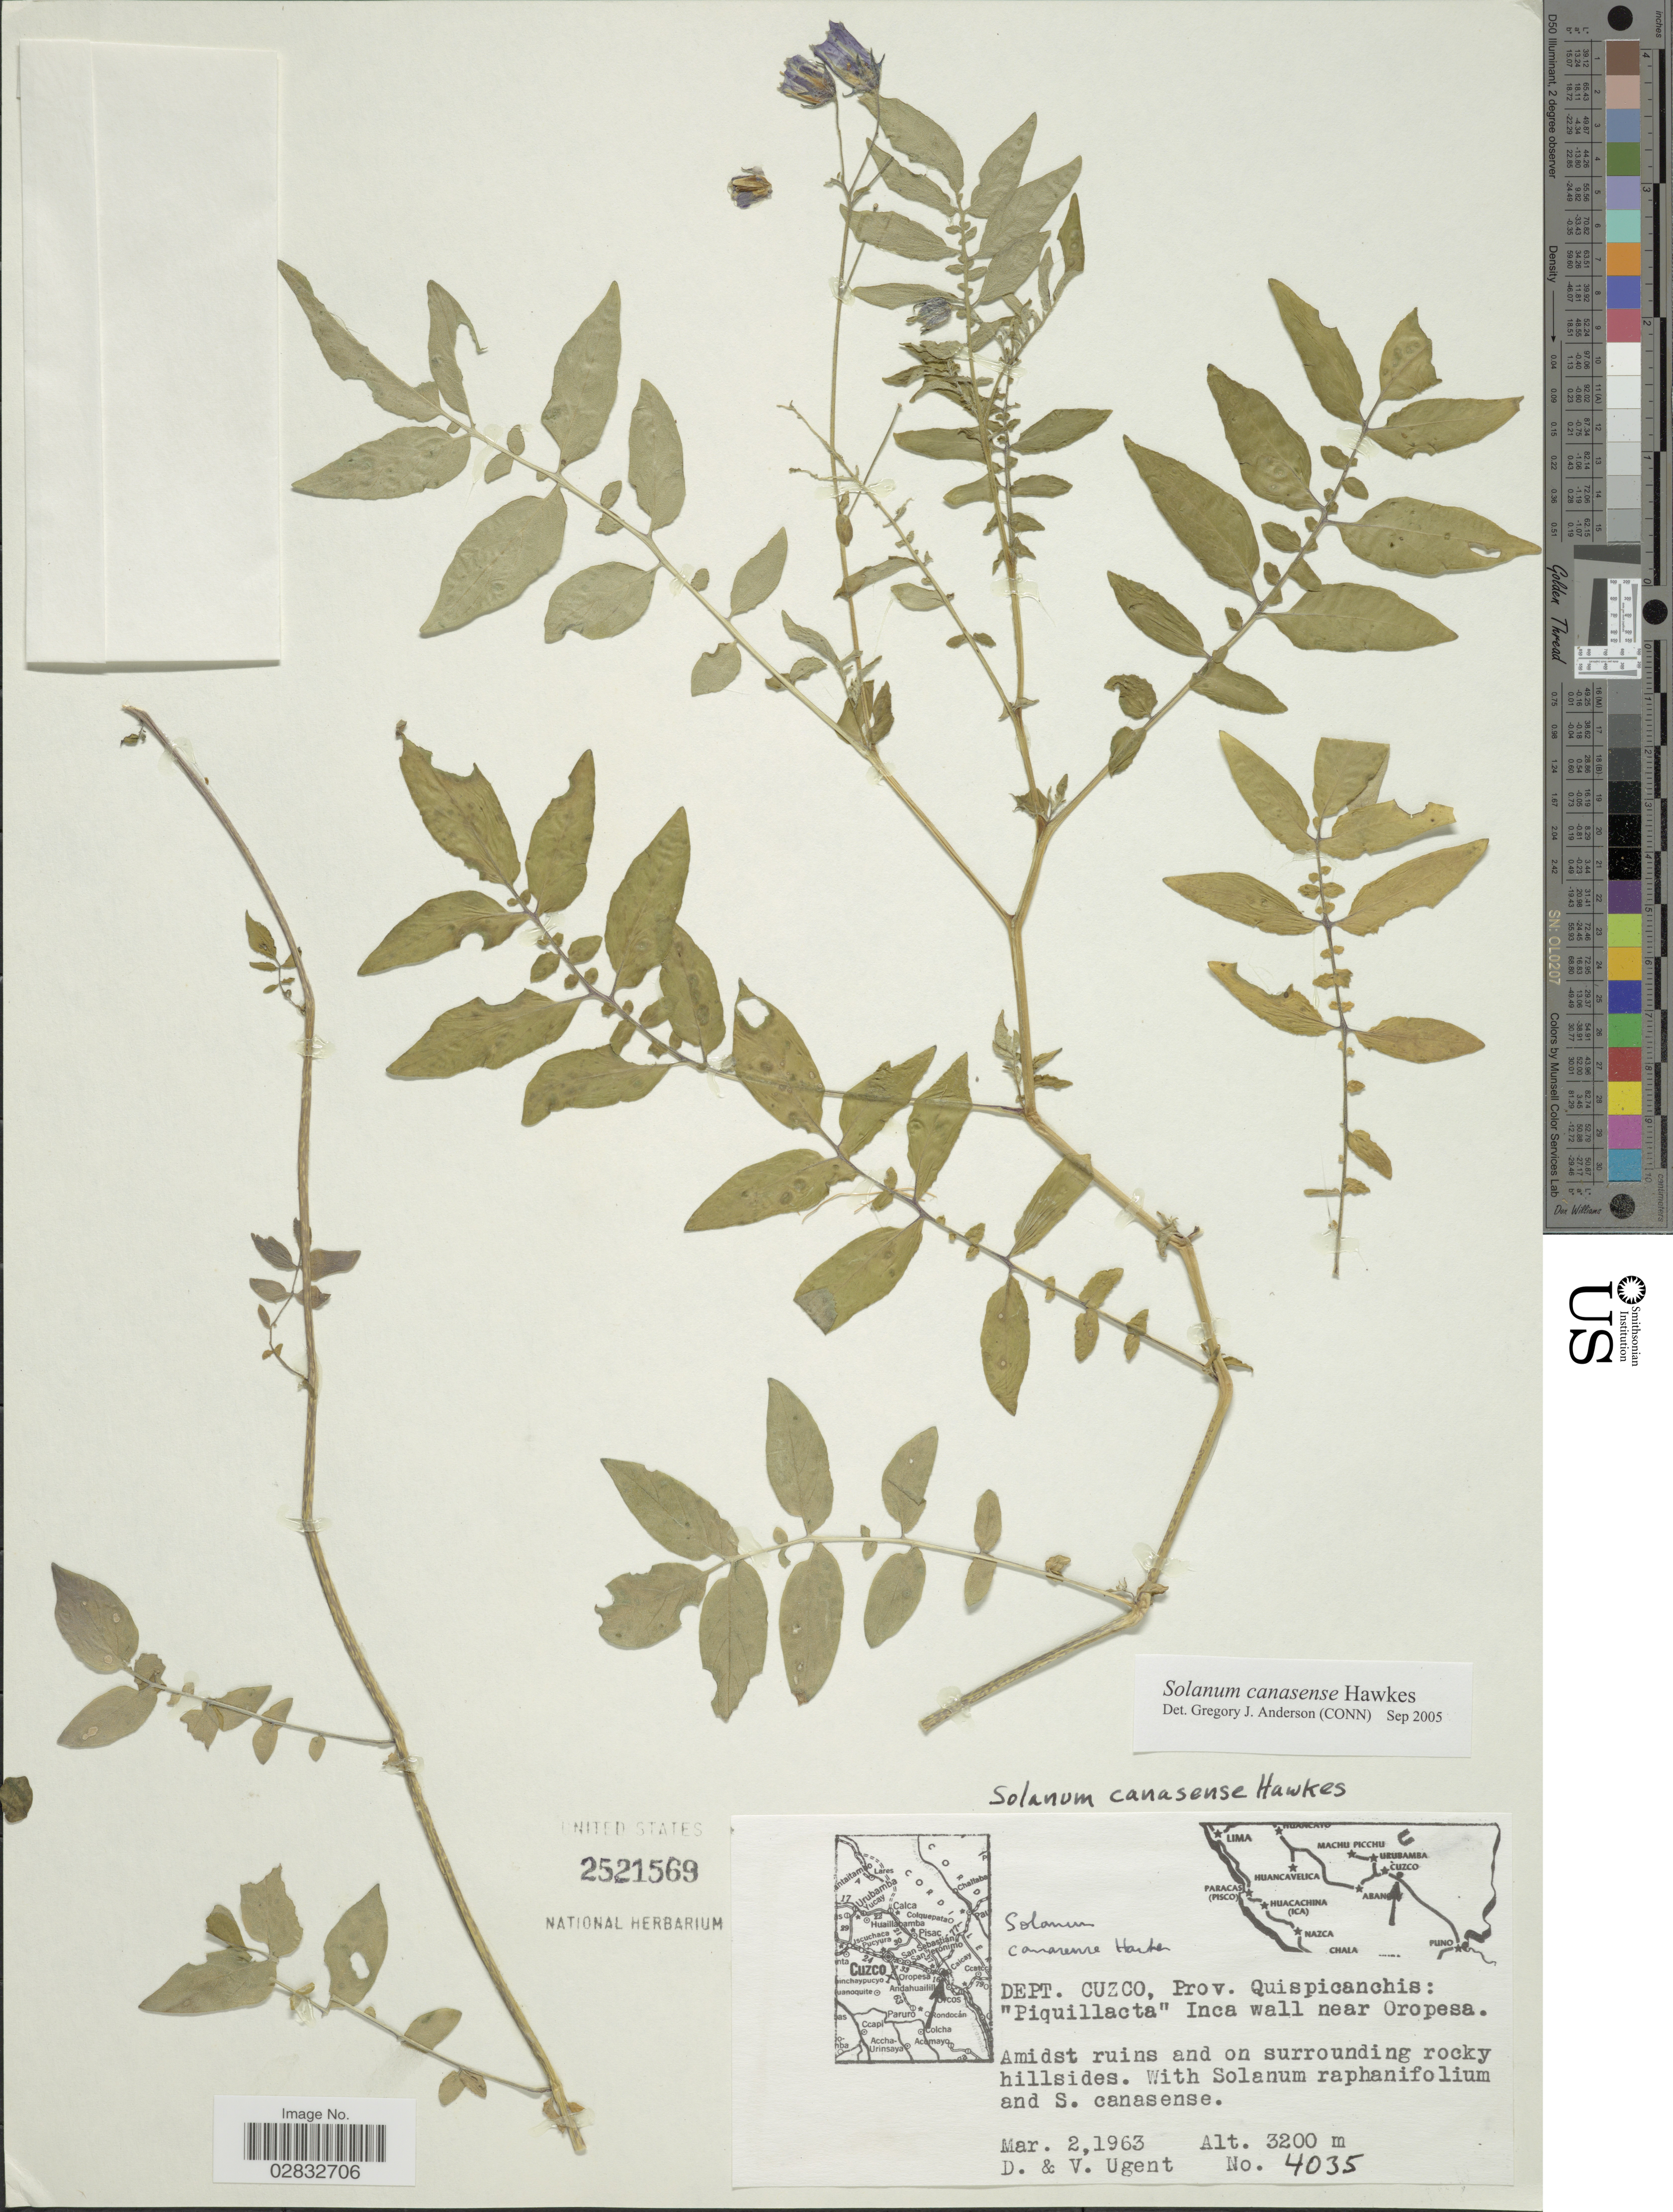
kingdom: Plantae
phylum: Tracheophyta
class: Magnoliopsida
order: Solanales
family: Solanaceae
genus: Solanum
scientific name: Solanum canaosense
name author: L.B. Sm. & Downs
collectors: D. Ugent & V. Ugent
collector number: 4035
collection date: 1963-03-02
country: Peru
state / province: Cusco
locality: Dept. Cuzco, Prov. Quispicanchis: "Piquillacta" Inca wall near Oropesa.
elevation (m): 3200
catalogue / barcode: US 2521569